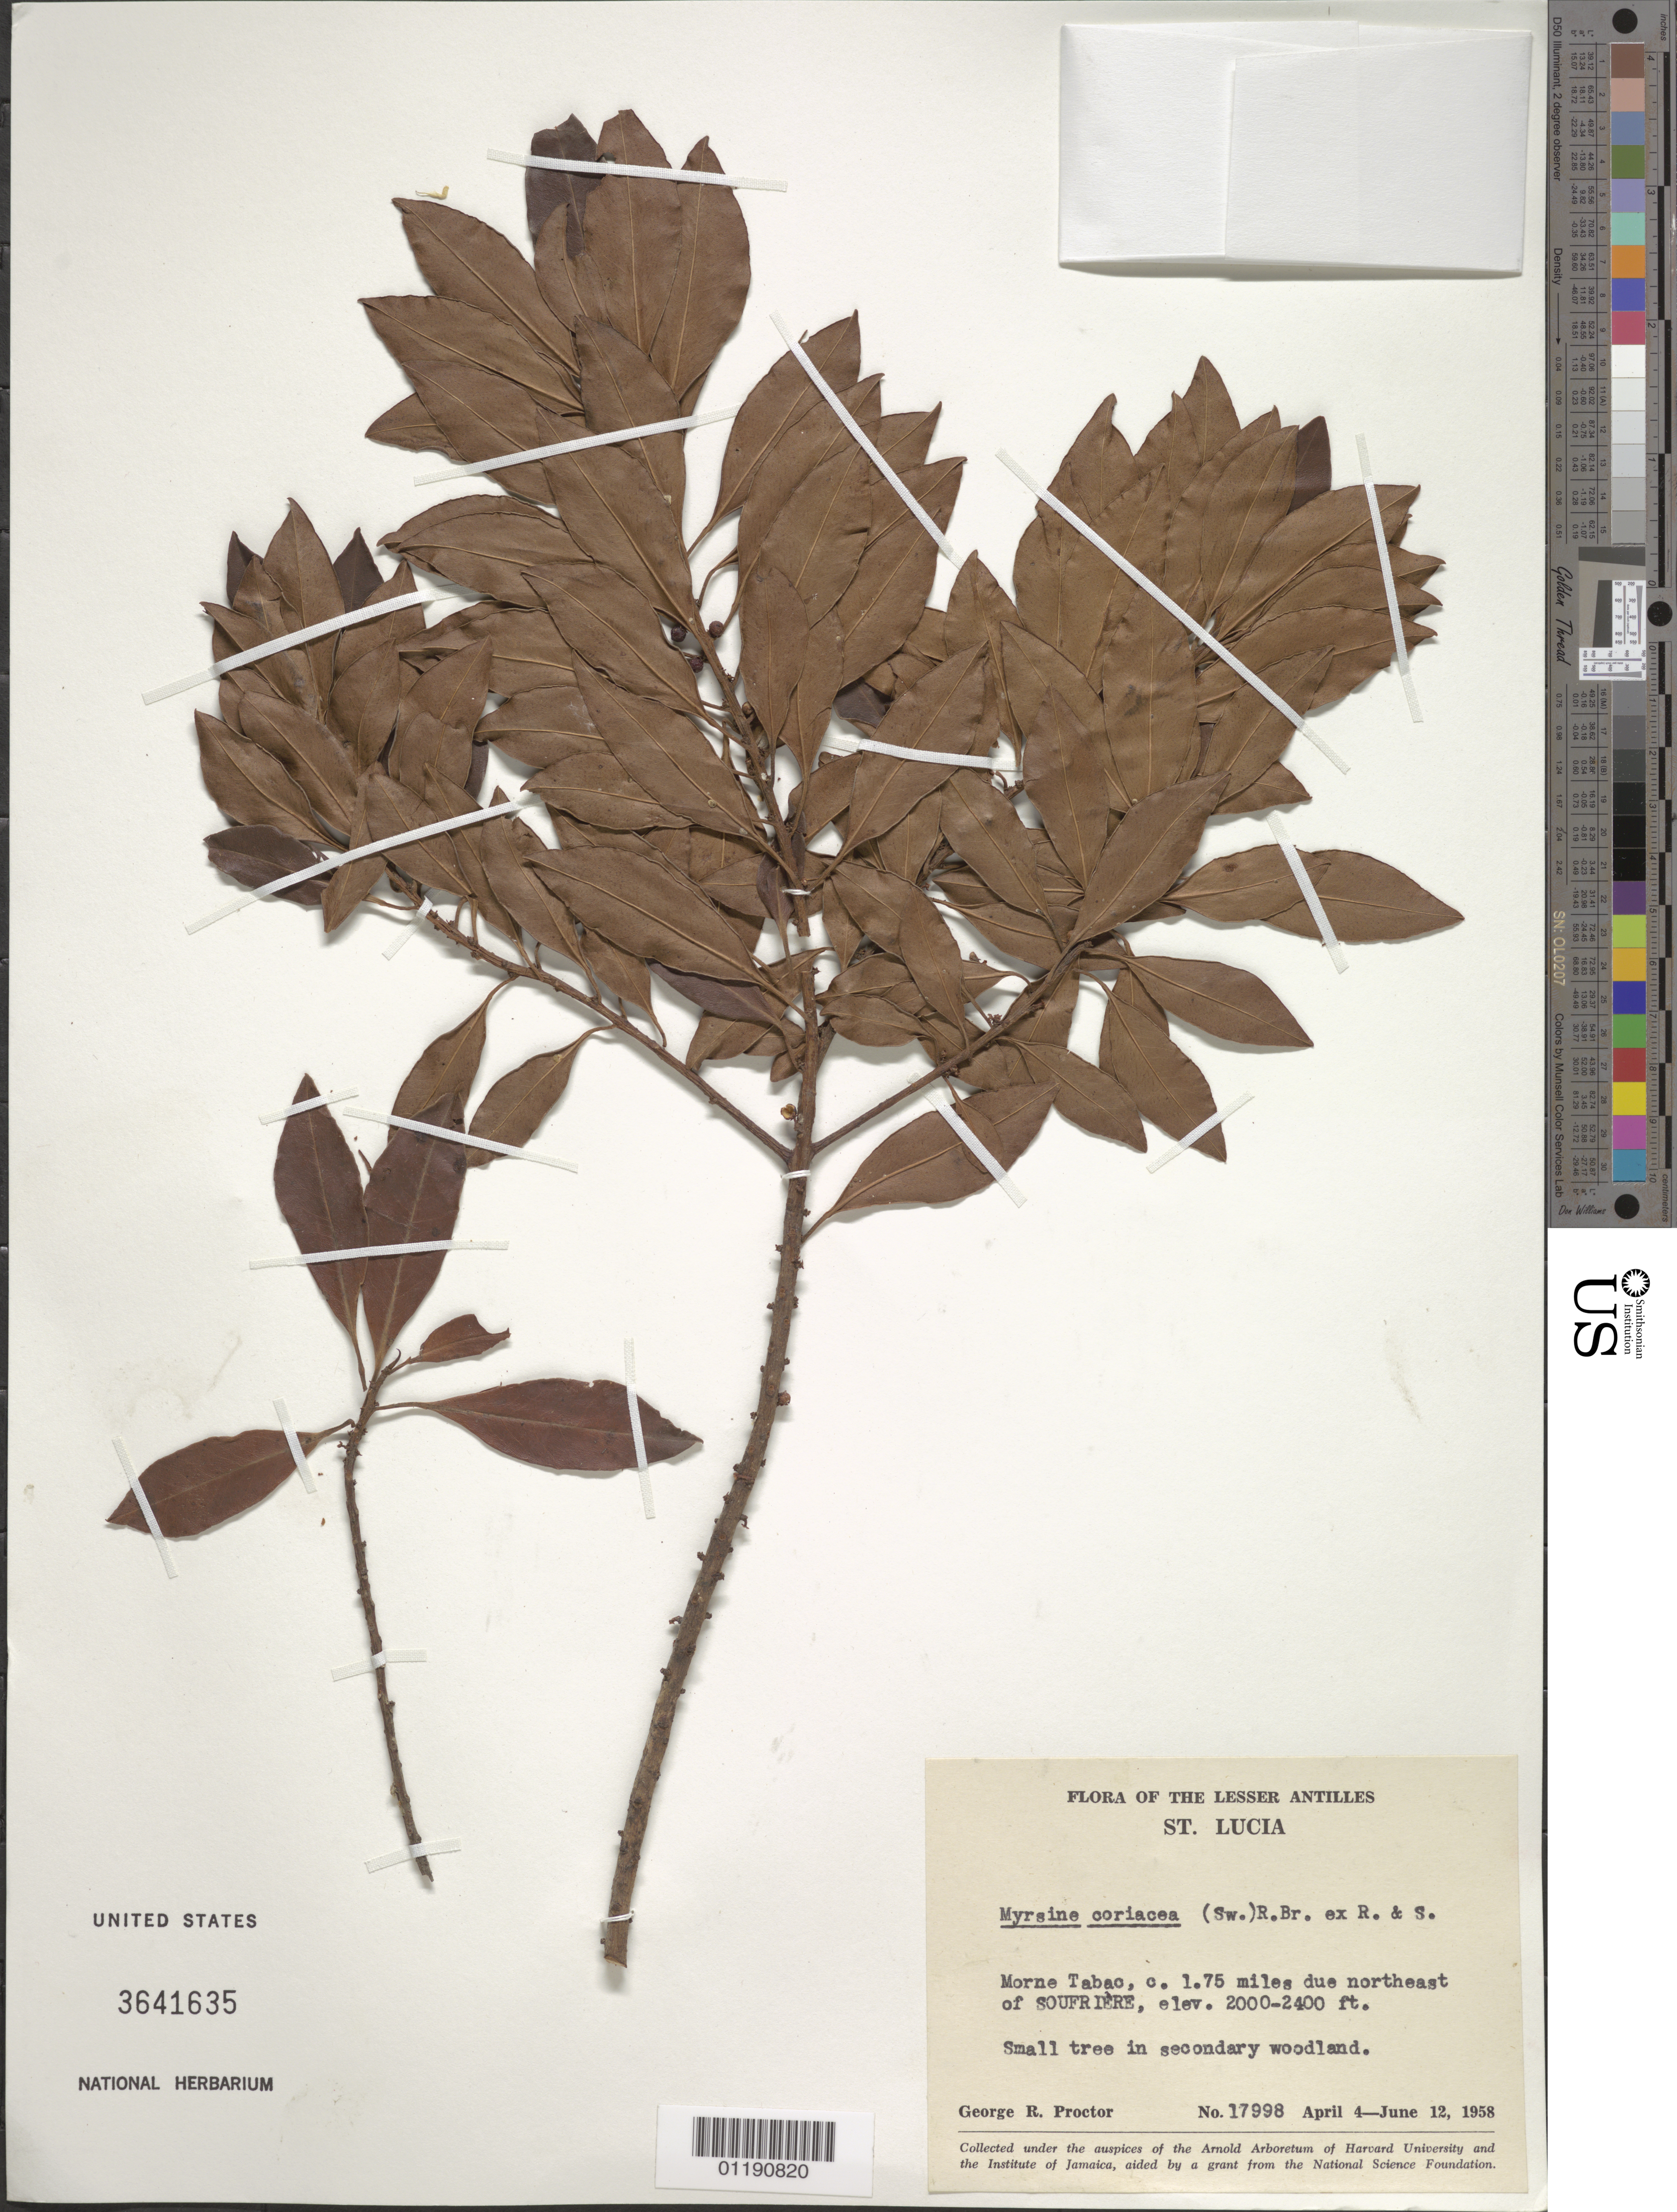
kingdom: Plantae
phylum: Tracheophyta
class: Magnoliopsida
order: Ericales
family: Primulaceae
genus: Myrsine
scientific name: Myrsine coriacea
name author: (Sw.) R. Br. ex Roem. & Schult.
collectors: G. R. Proctor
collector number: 17998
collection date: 1958-04-04/1958-06-12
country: St. Lucia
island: Saint Lucia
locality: Cape Moule à Chique, S of Visux Fort.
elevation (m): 6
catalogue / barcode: US 3641635